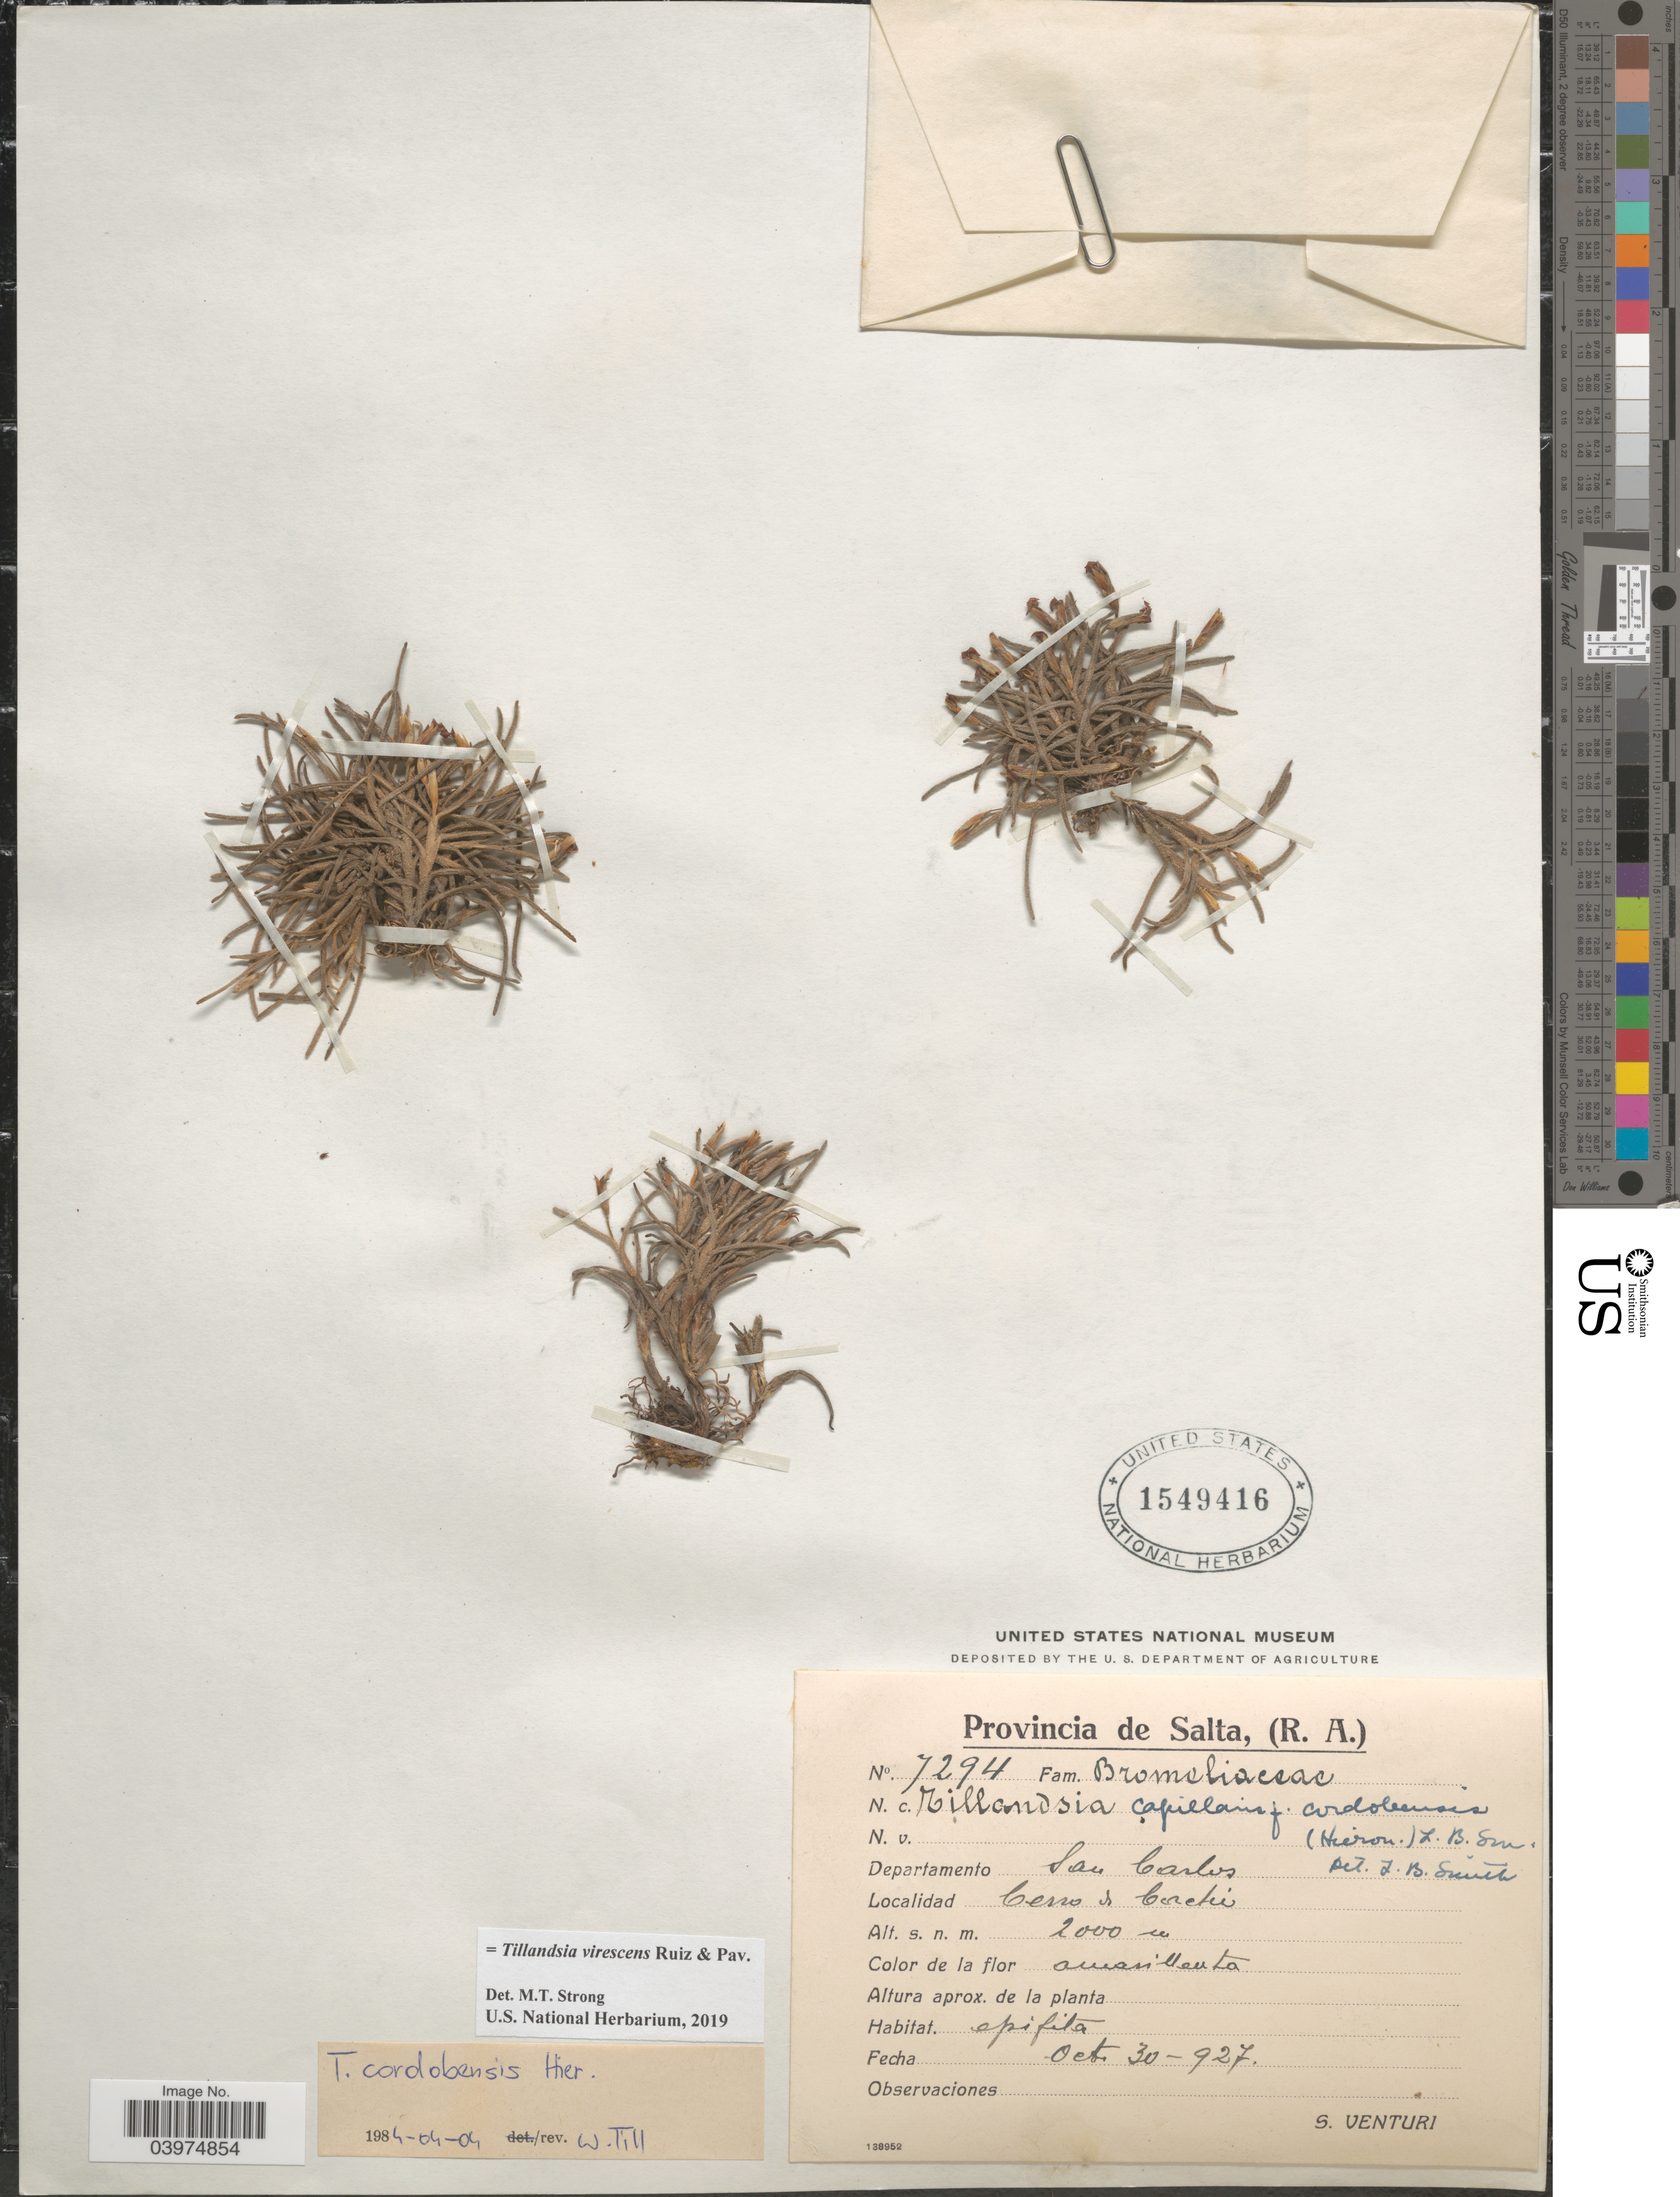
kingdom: Plantae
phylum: Tracheophyta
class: Liliopsida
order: Poales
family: Bromeliaceae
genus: Tillandsia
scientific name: Tillandsia virescens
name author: Ruiz & Pav.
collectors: S. Venturi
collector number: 7294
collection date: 1927-10-30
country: Argentina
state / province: Salta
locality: Departamento San Carlos. Cerro de Carchi.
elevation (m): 2000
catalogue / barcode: US 1549416